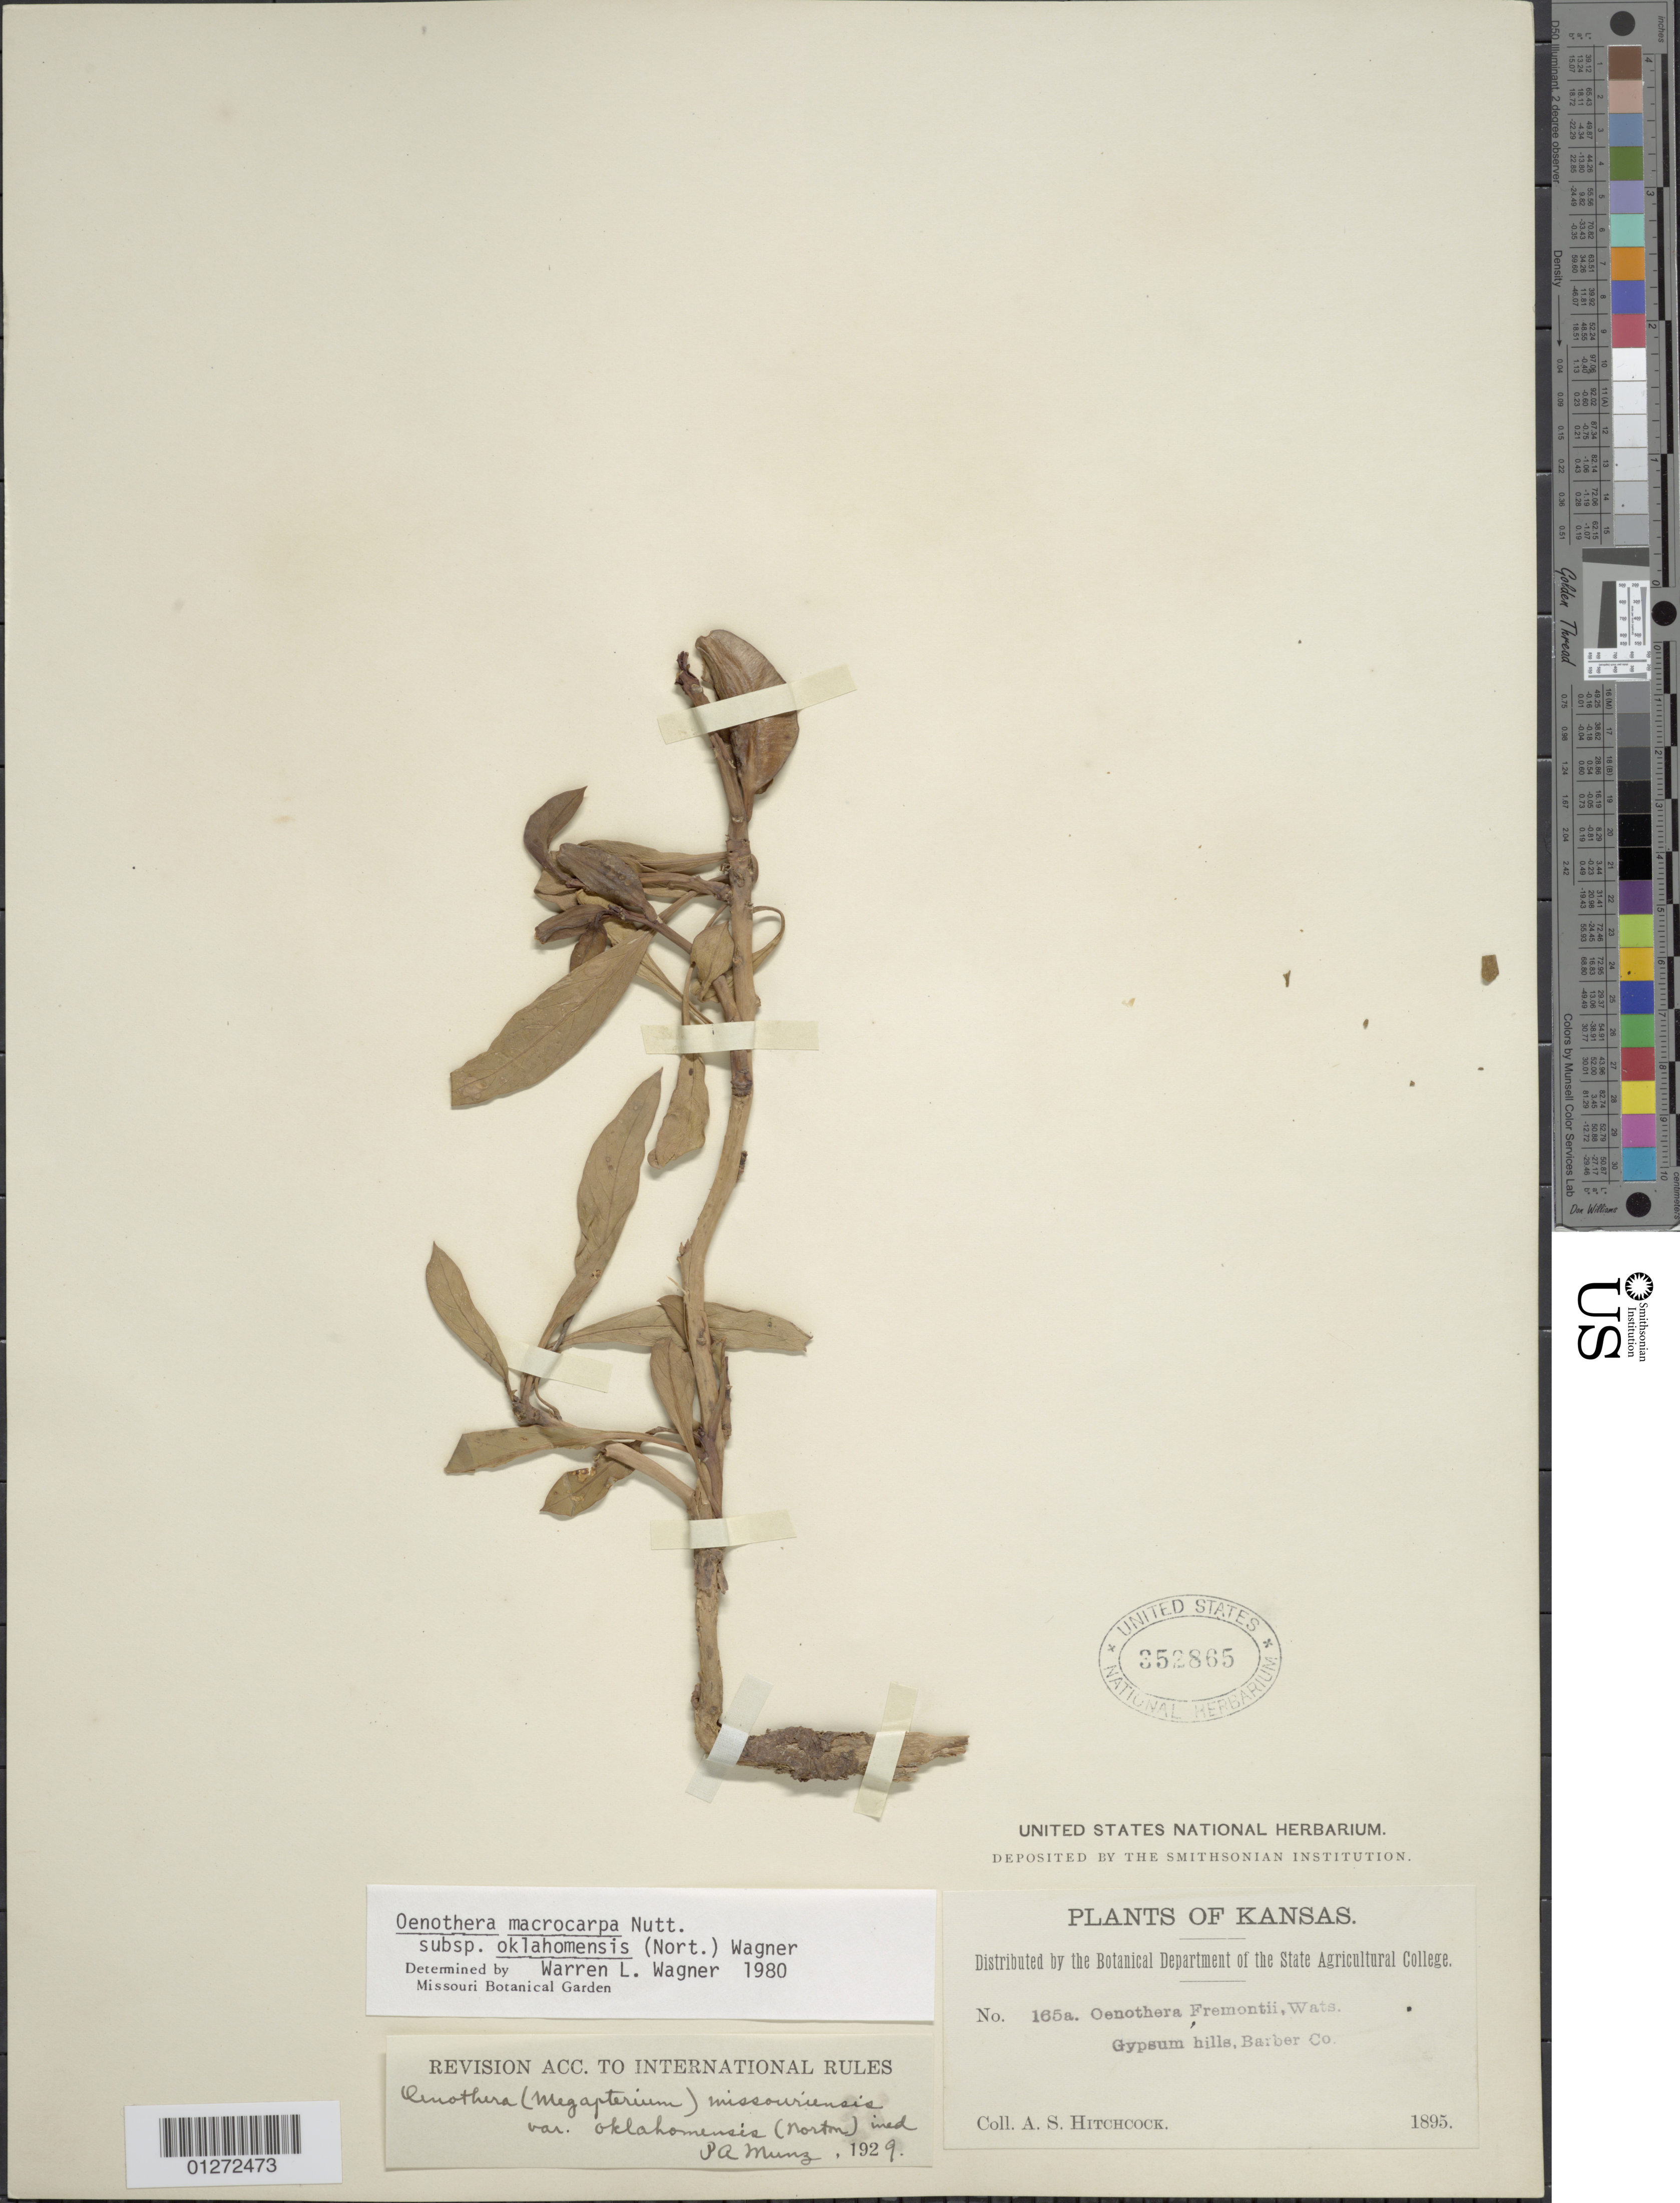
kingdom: Plantae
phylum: Tracheophyta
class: Magnoliopsida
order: Myrtales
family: Onagraceae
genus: Oenothera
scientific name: Oenothera macrocarpa subsp. oklahomensis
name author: (Norton) W.L. Wagner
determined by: Wagner, W. L., (BOT), Smithsonian Institution - National Museum of Natural History (UNITED STATES)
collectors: A. S. Hitchcock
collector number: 165a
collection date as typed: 1895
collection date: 1895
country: United States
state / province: Kansas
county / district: Barber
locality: Gypsum hills.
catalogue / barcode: US 352865